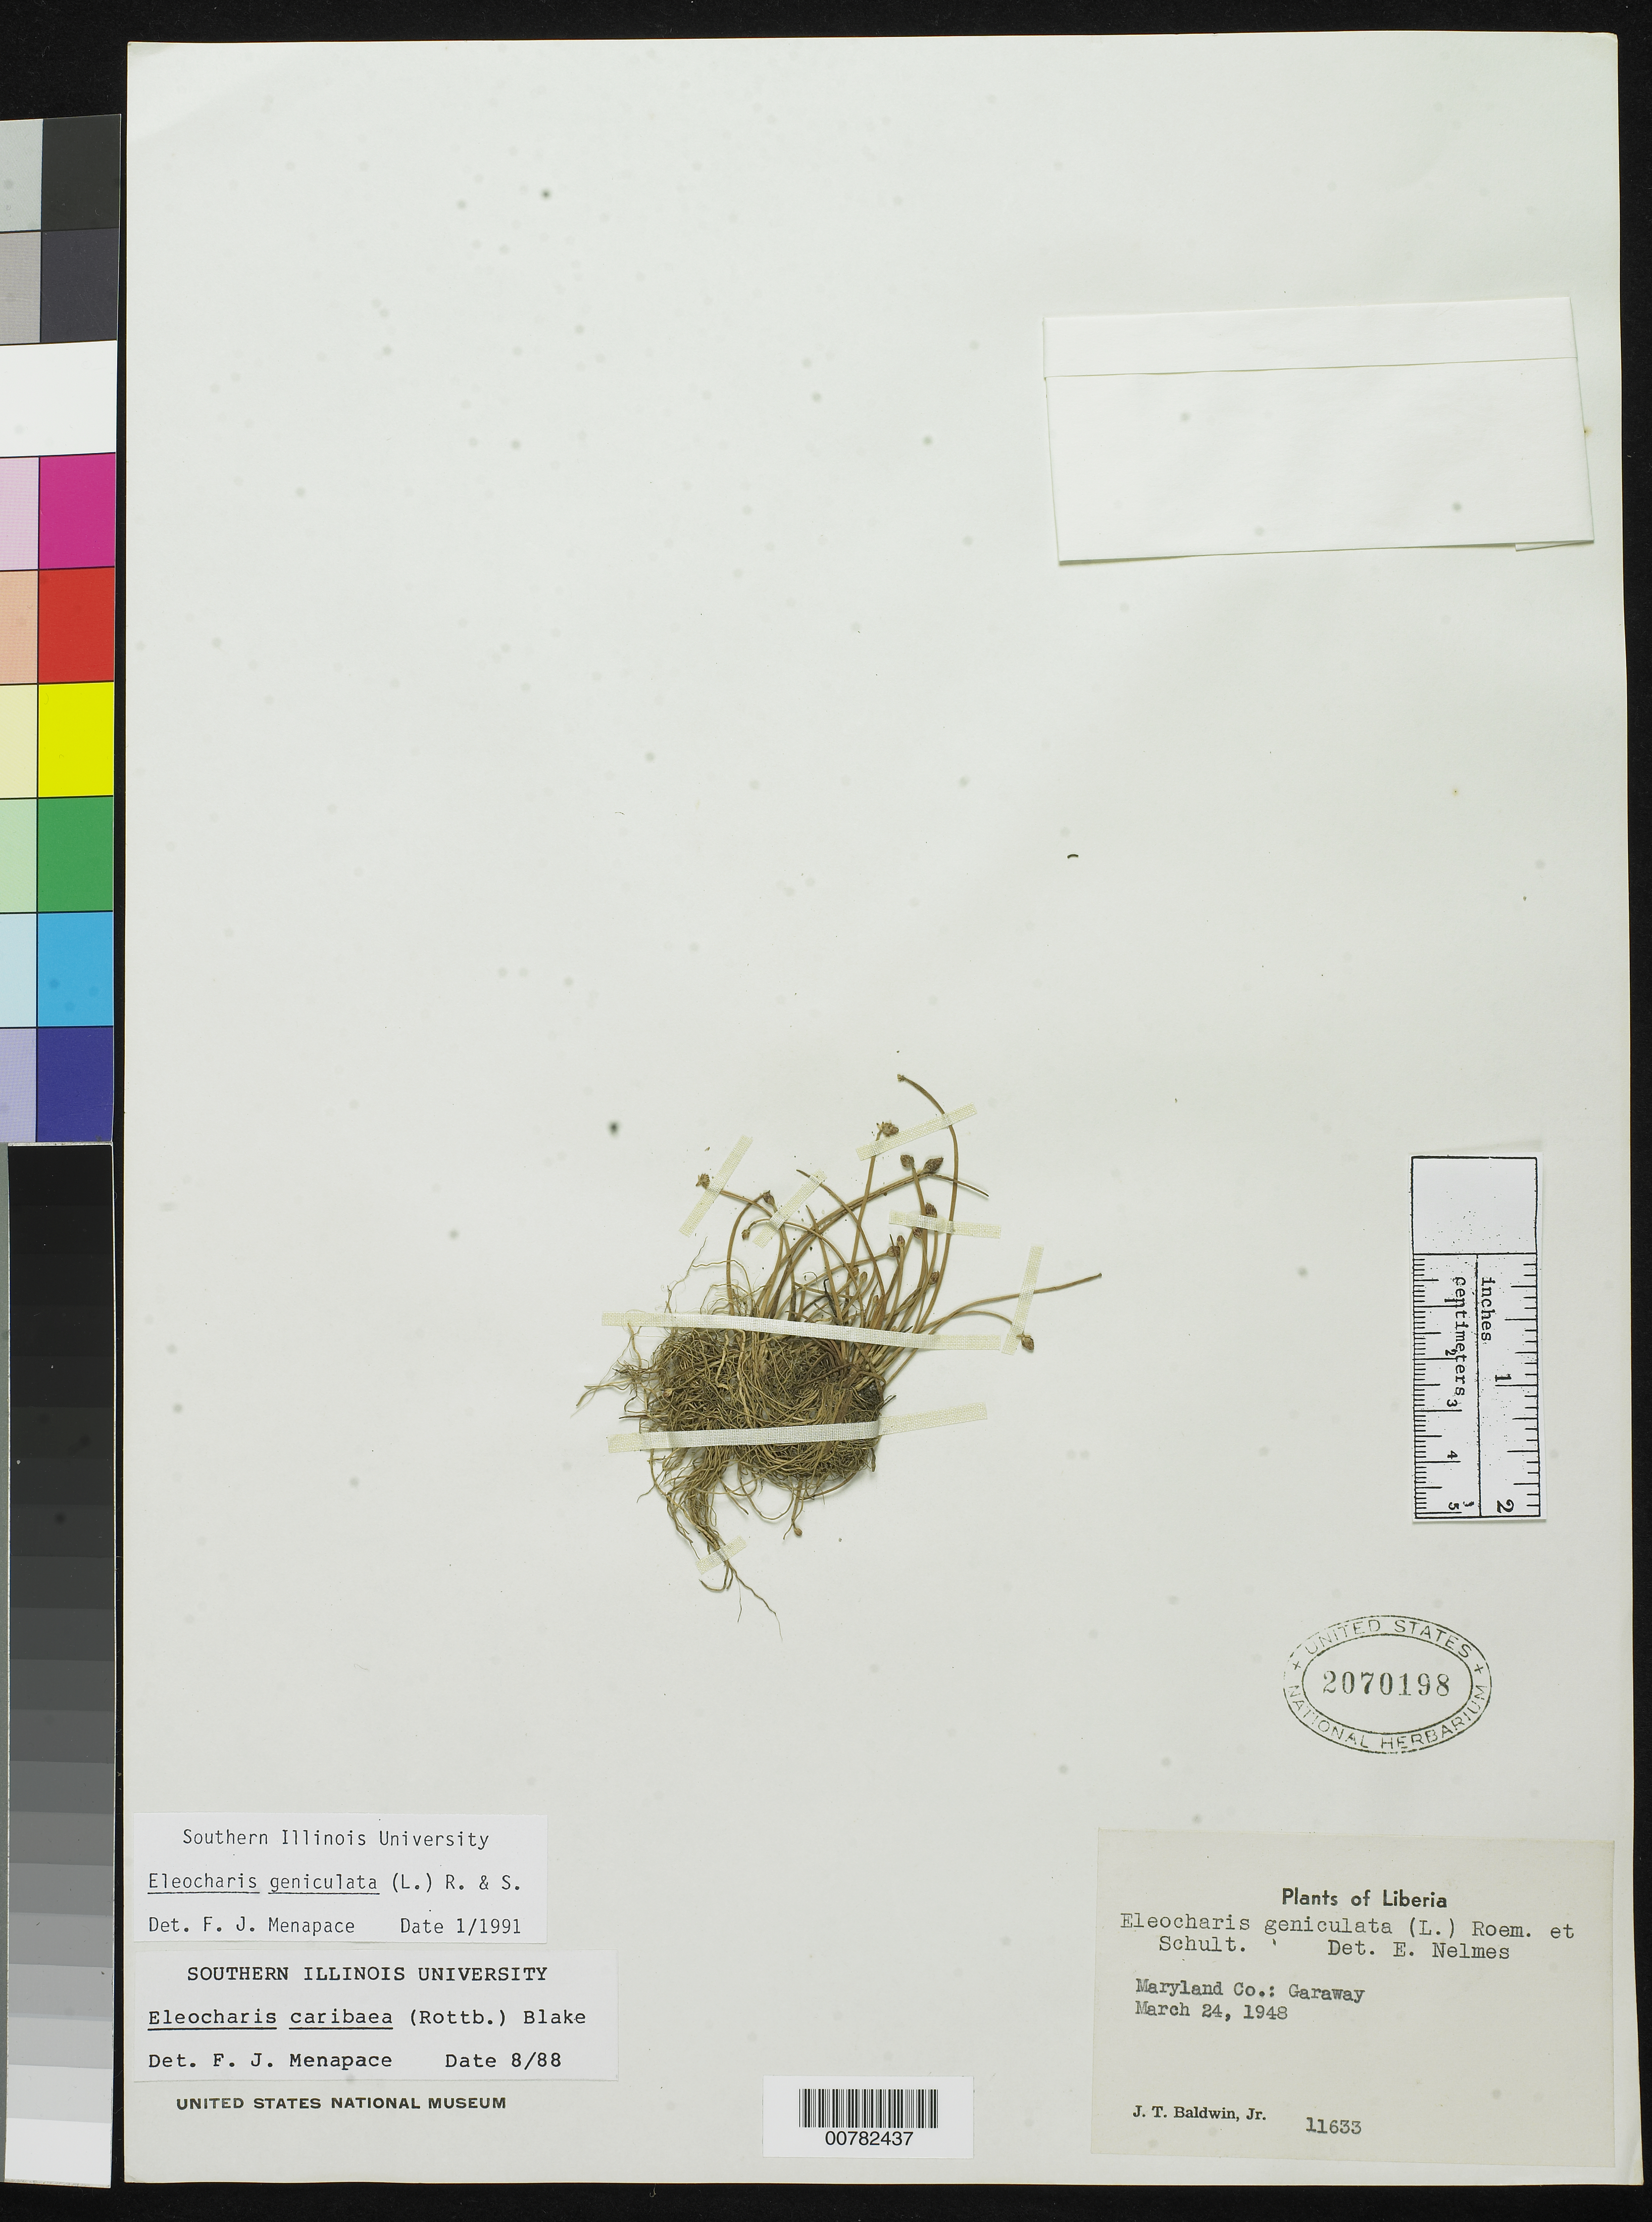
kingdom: Plantae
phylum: Tracheophyta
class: Liliopsida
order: Poales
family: Cyperaceae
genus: Eleocharis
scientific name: Eleocharis geniculata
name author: (L.) Roem. & Schult.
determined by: Nelmes, E.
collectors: J. T. Baldwin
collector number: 11633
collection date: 1948-03-24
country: Liberia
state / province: Maryland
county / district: Maryland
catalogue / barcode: US 2070198